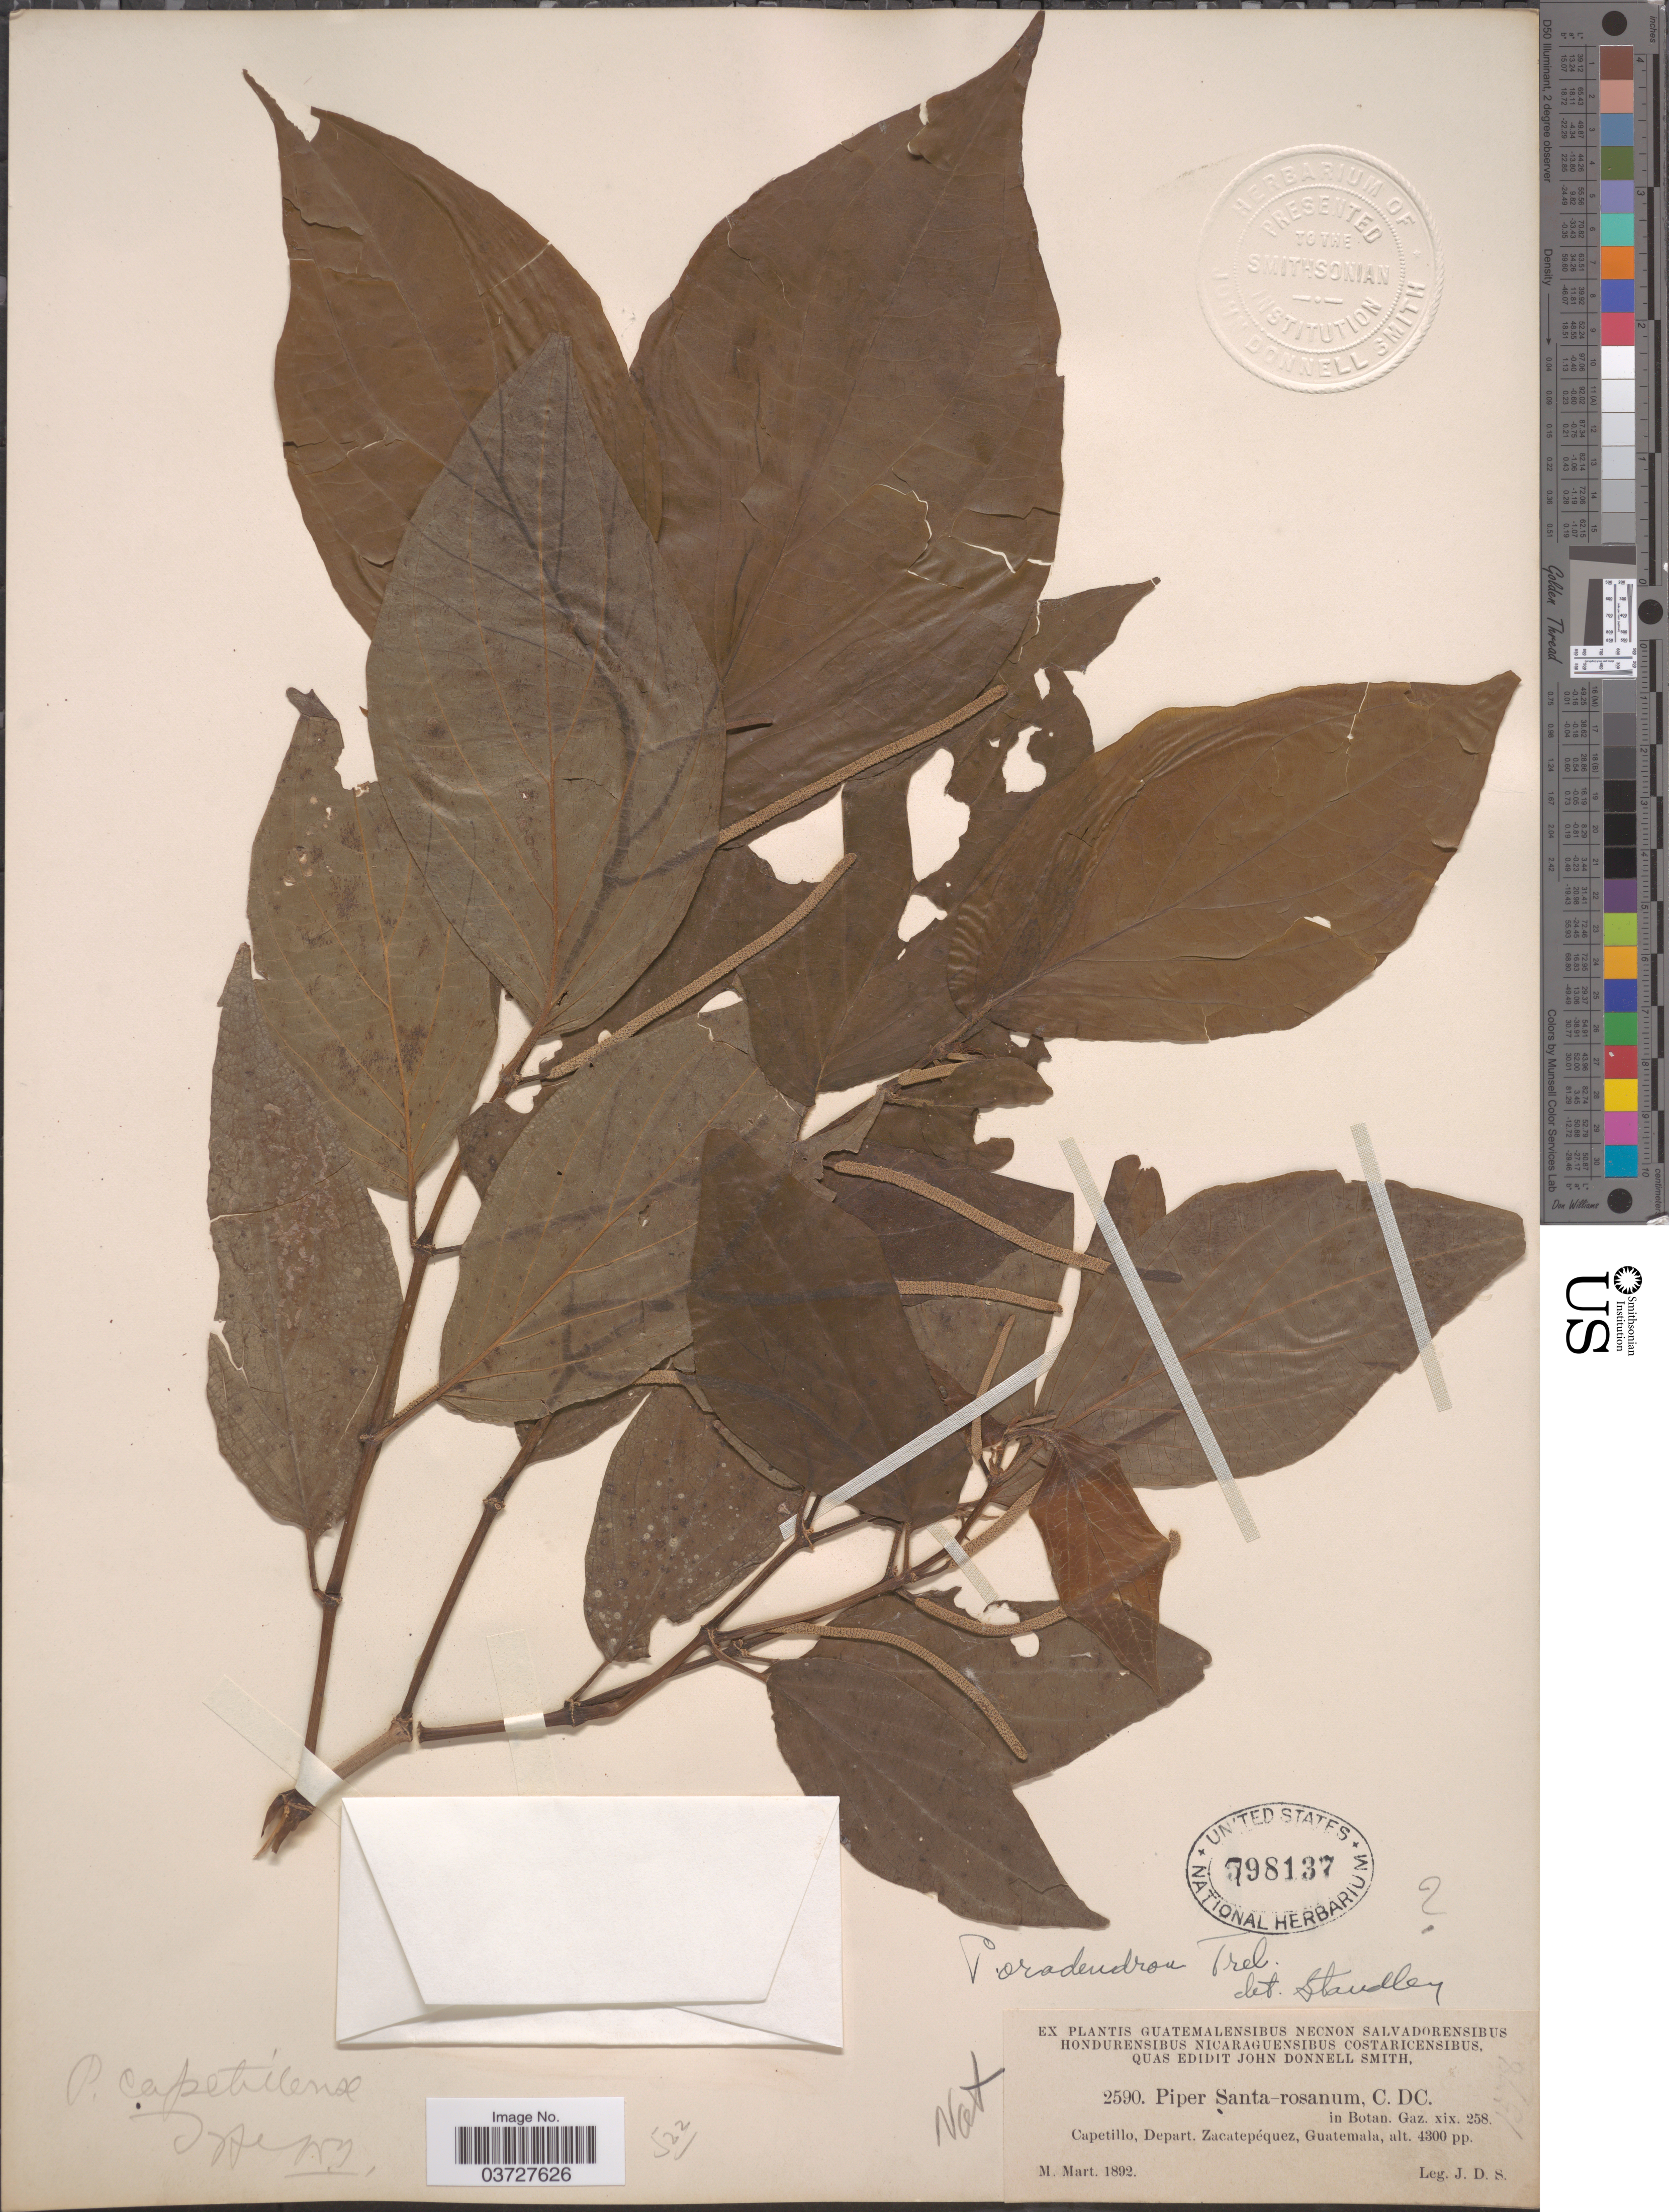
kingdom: Plantae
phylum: Tracheophyta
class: Magnoliopsida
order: Piperales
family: Piperaceae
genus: Piper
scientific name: Piper oradendron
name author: Trel. & Standl.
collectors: J. Donnell Smith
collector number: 2590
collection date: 1892-03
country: Guatemala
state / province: Sacatepequez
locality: Capetillo, Depart. Zacatepéquez.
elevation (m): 1311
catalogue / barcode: US 798137